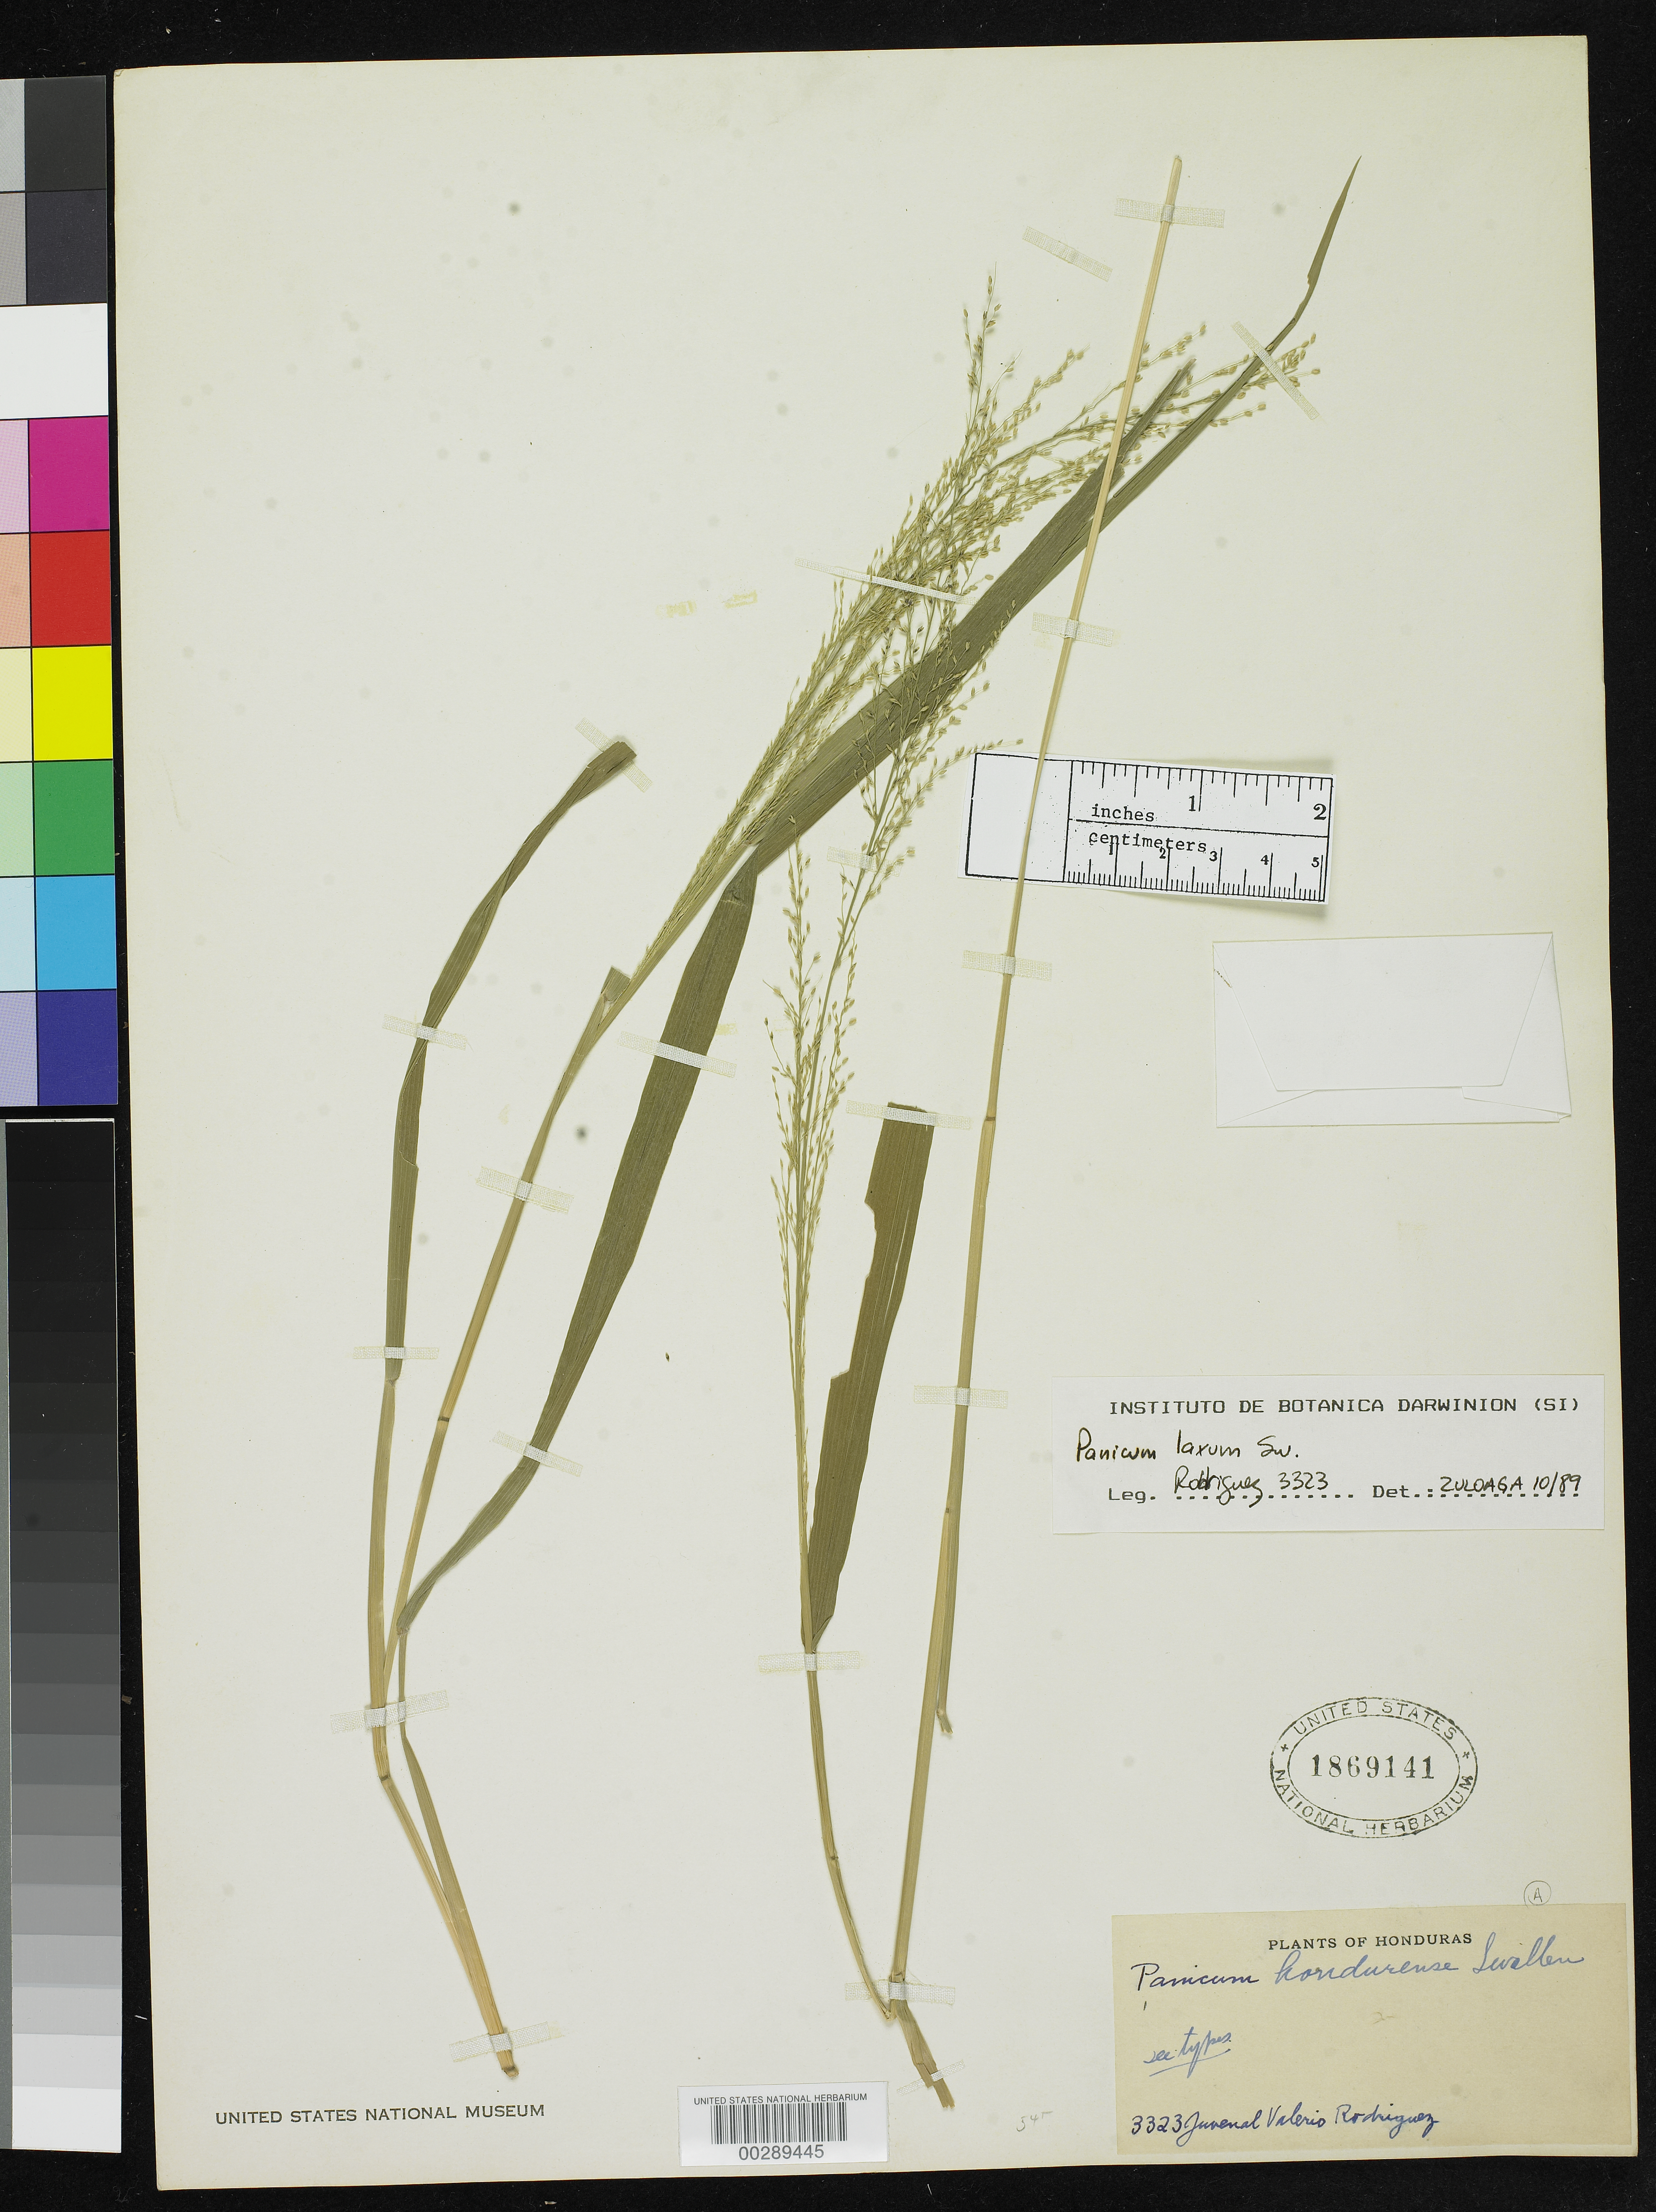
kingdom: Plantae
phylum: Tracheophyta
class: Liliopsida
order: Poales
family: Poaceae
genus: Panicum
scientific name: Panicum hondurense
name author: Swallen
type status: Isotype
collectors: J. Valerio R.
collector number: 3323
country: Honduras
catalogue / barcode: US 1869141